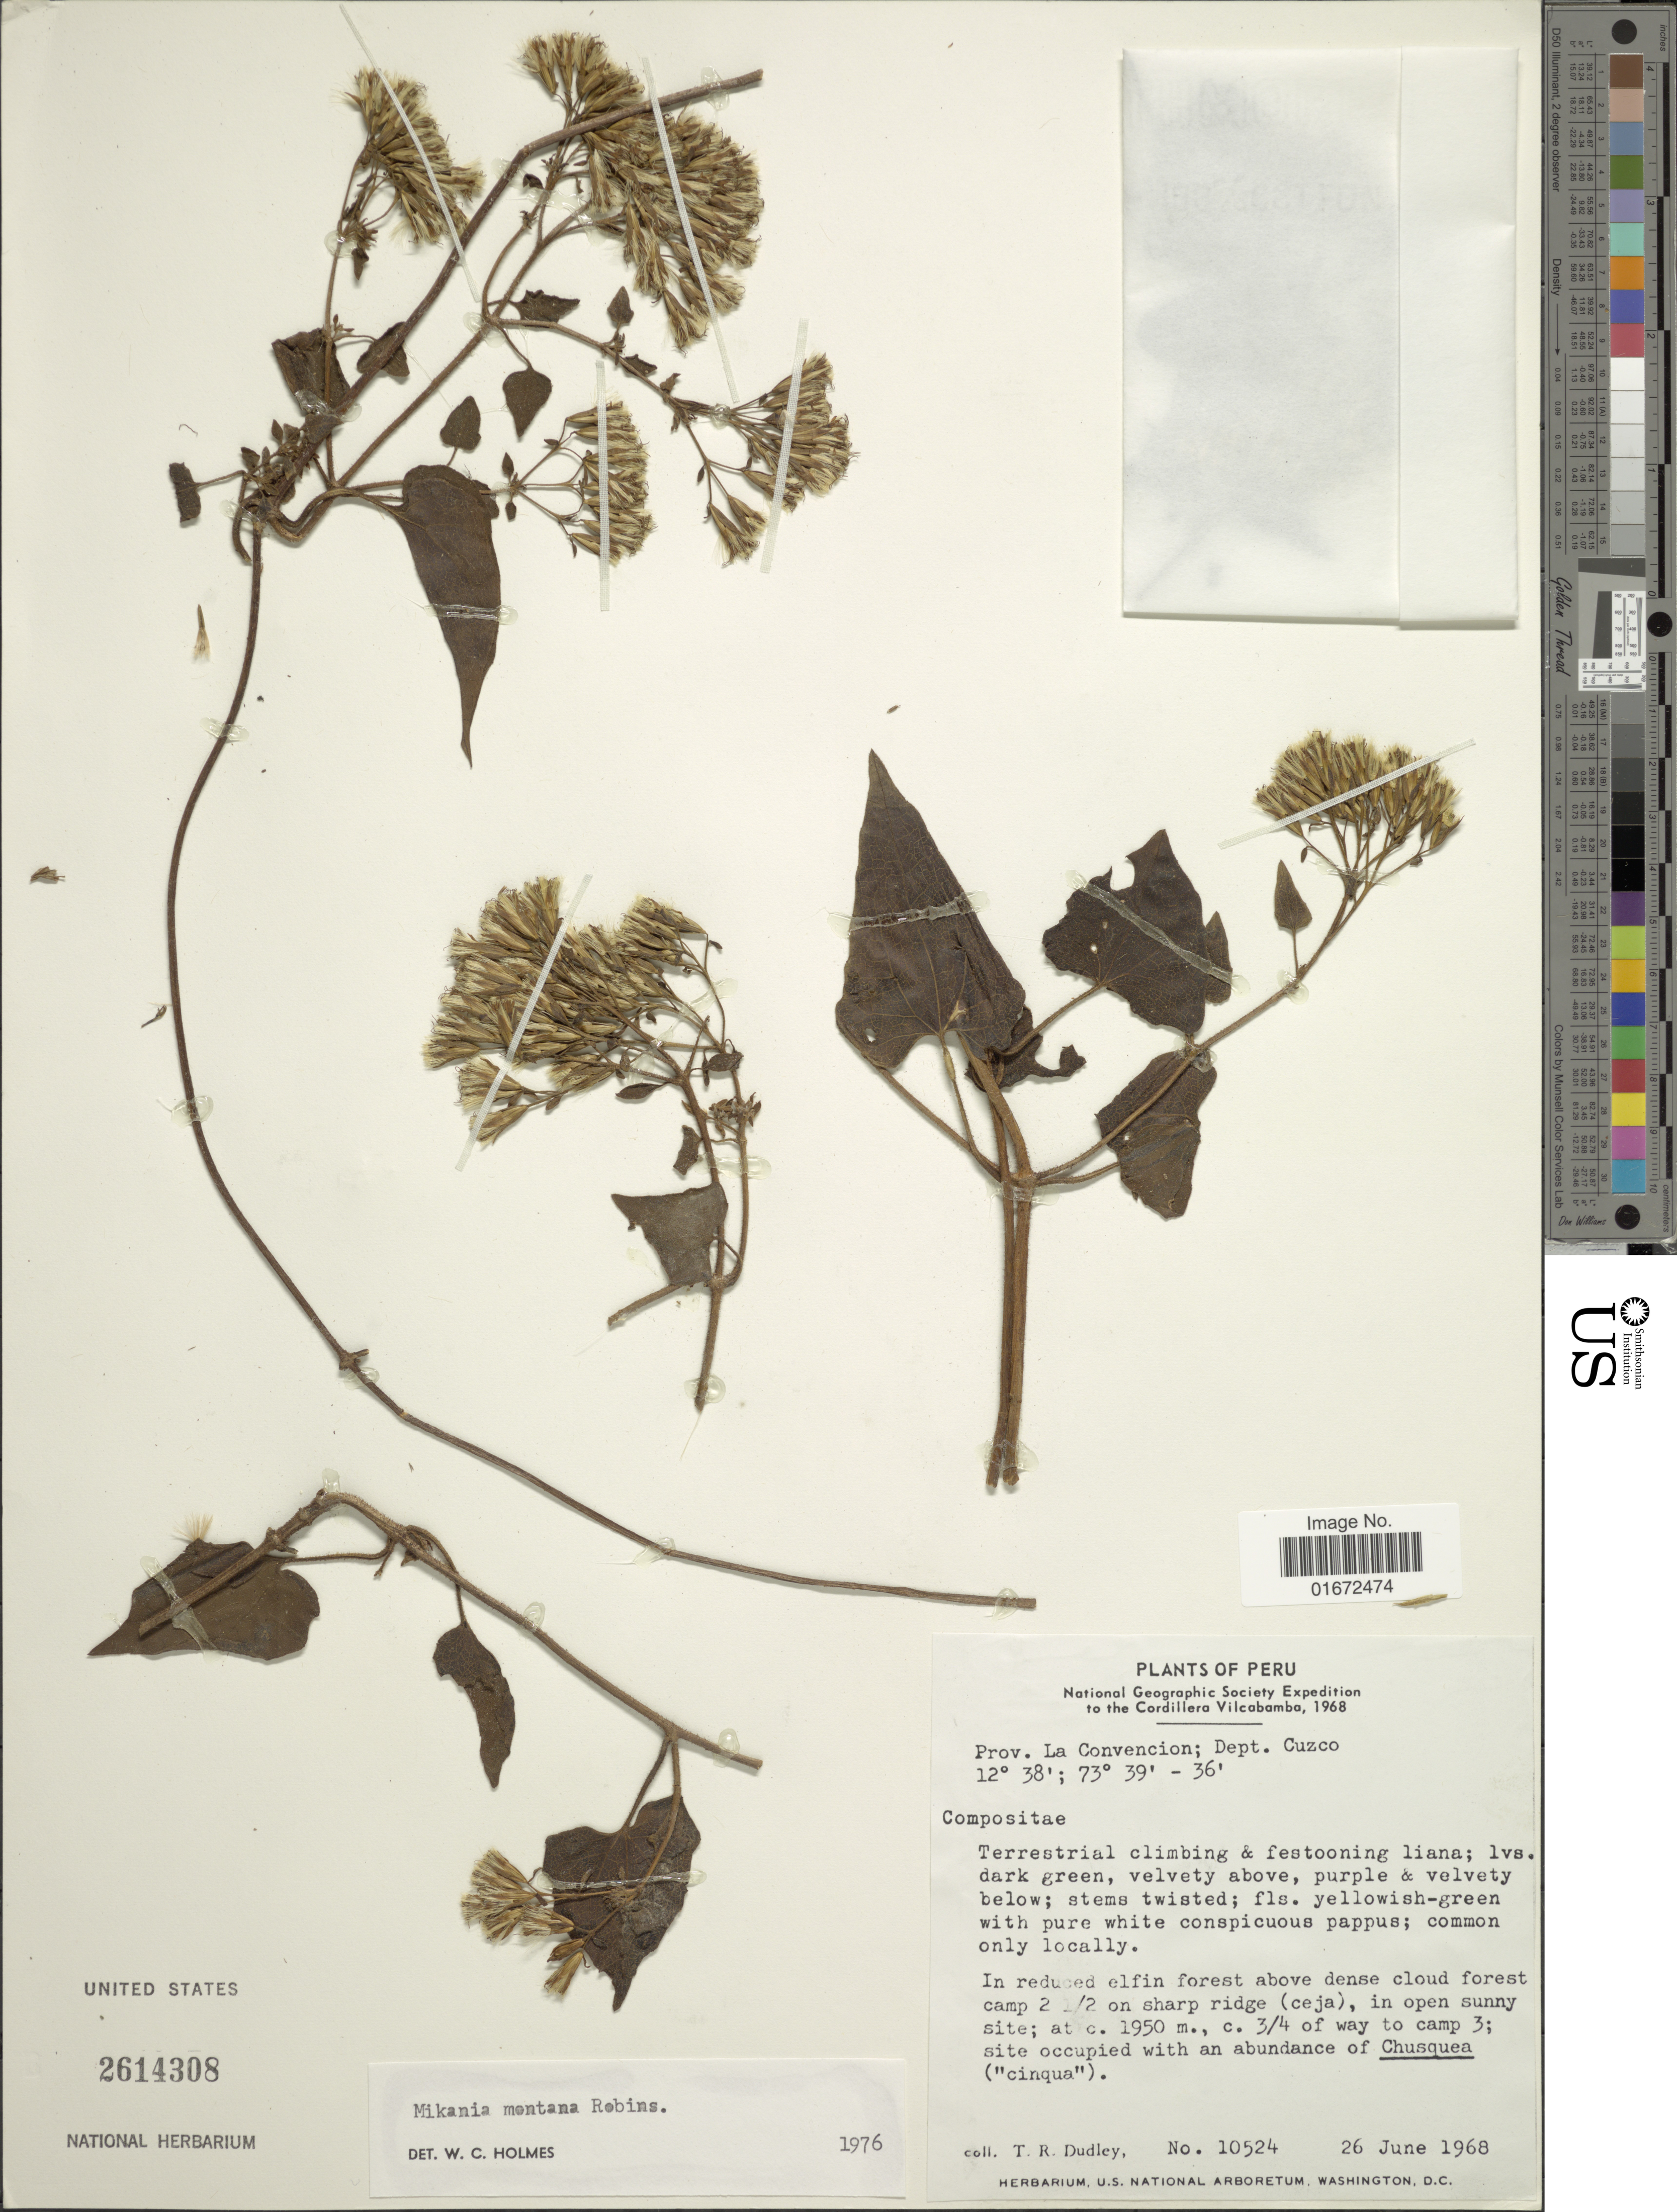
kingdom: Plantae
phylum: Tracheophyta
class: Magnoliopsida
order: Asterales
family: Asteraceae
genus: Mikania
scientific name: Mikania montana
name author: B.L. Rob.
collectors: T. R. Dudley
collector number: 10524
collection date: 1968-06-26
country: Peru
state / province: Cusco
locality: Prov. La Convencion; Dept. Cuzco.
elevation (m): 1950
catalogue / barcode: US 2614308